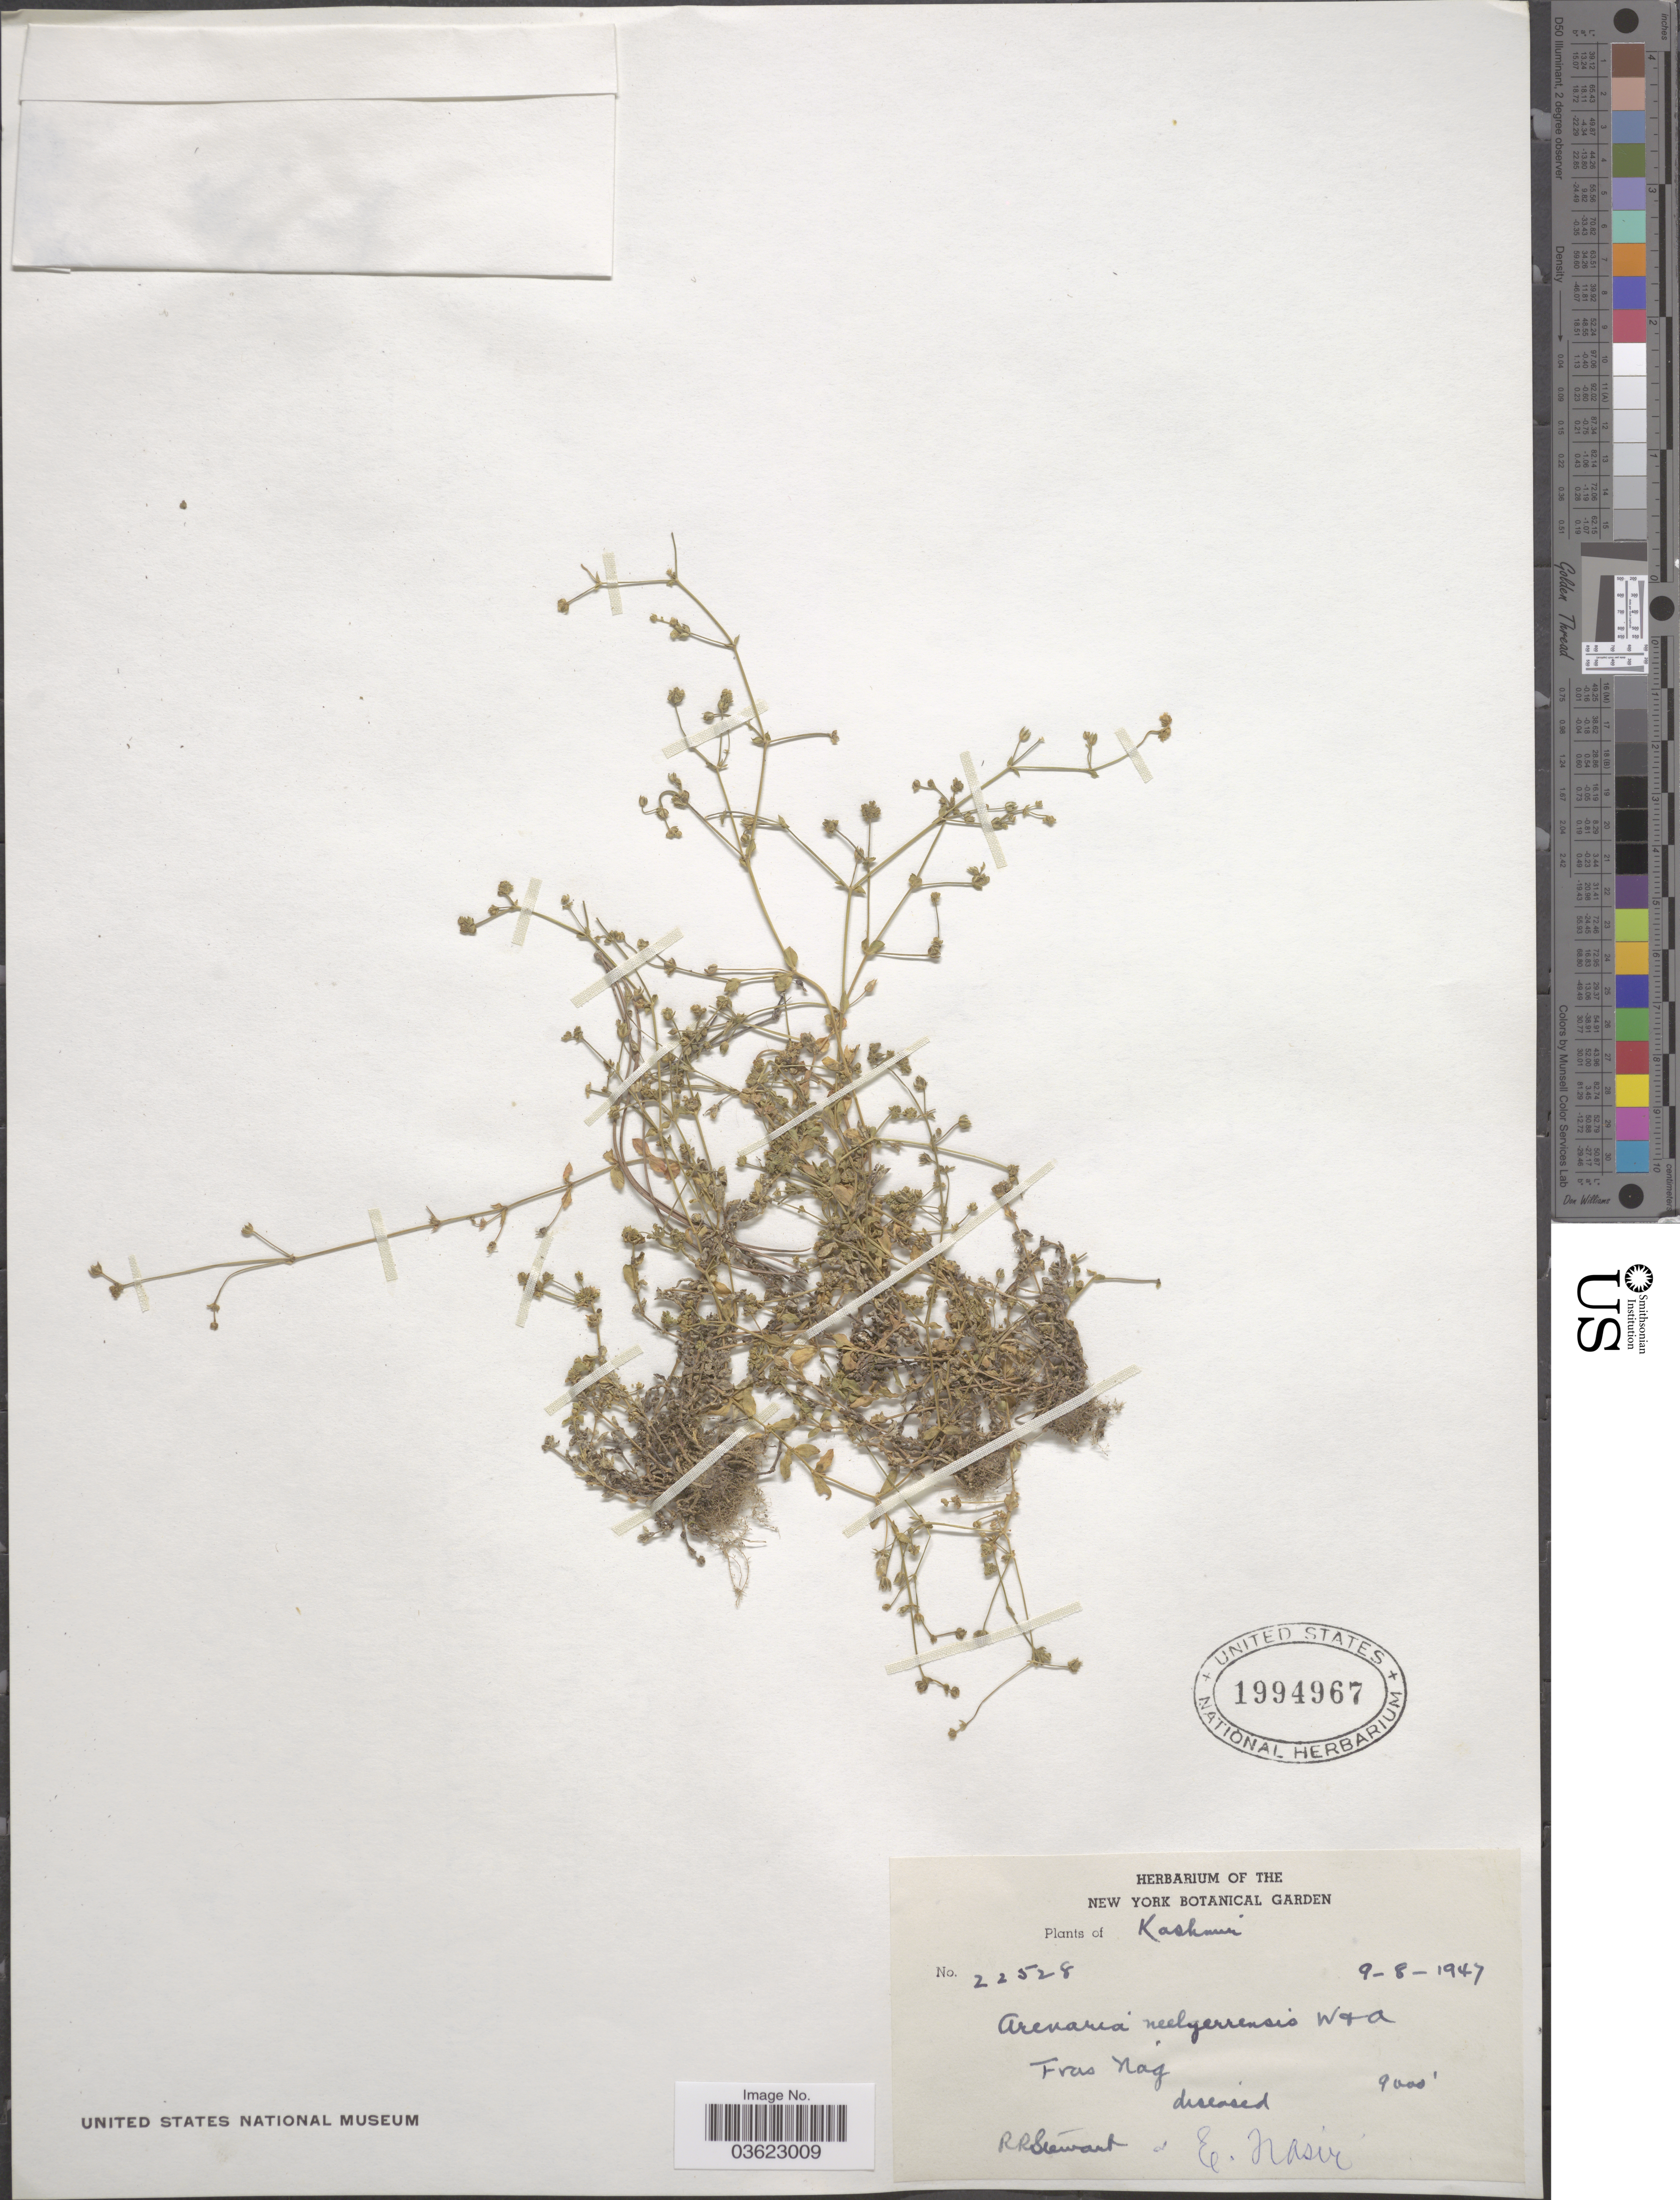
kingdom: Plantae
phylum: Tracheophyta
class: Magnoliopsida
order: Caryophyllales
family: Caryophyllaceae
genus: Arenaria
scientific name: Arenaria neelgerensis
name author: Wight & Arn.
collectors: R. Stewart & E. Nasir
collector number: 22528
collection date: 1947-08-09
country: India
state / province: Jammu and Kashmir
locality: Kashmir. Fras Nag.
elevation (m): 2743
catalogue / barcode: US 1994967